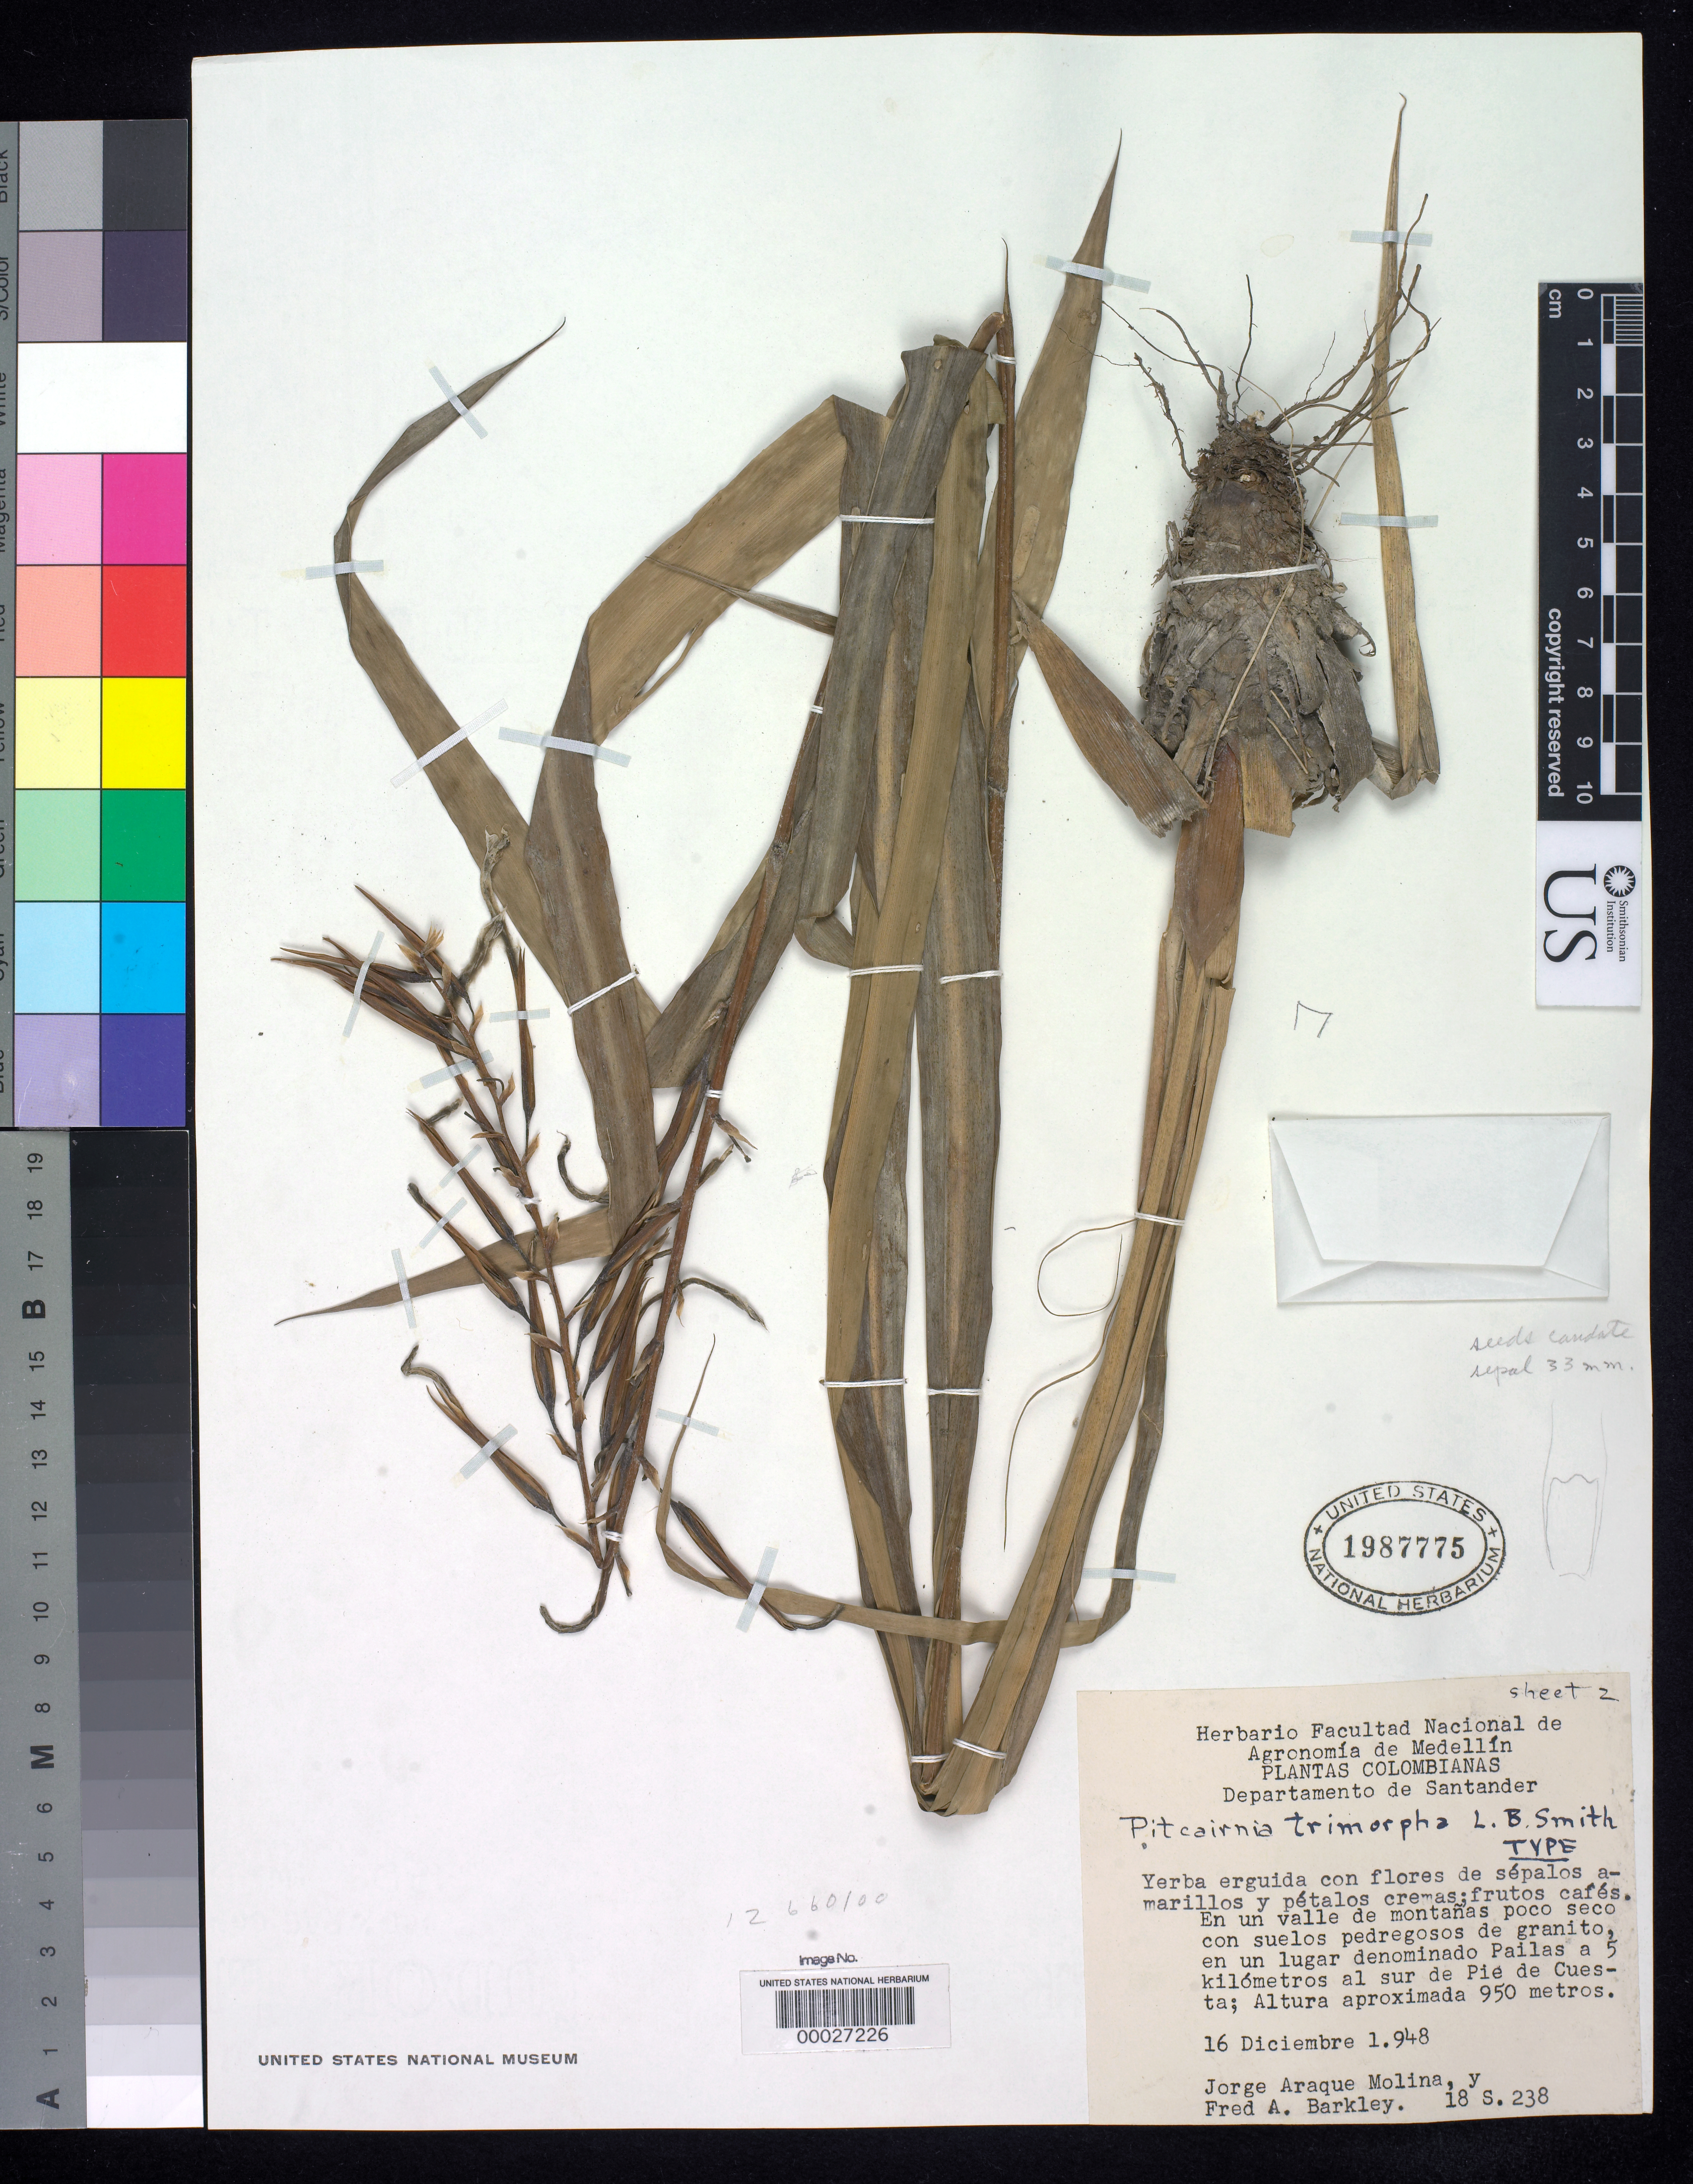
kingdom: Plantae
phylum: Tracheophyta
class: Liliopsida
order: Poales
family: Bromeliaceae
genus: Pitcairnia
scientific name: Pitcairnia trimorpha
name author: L.B. Sm.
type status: Holotype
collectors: J. Araque Molina & F. A. Barkley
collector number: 18-s-238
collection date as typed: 16 Dec 1948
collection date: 1948-12-16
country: Colombia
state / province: Santander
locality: S of Pie de Cuesta.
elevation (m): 950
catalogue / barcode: US 1987775